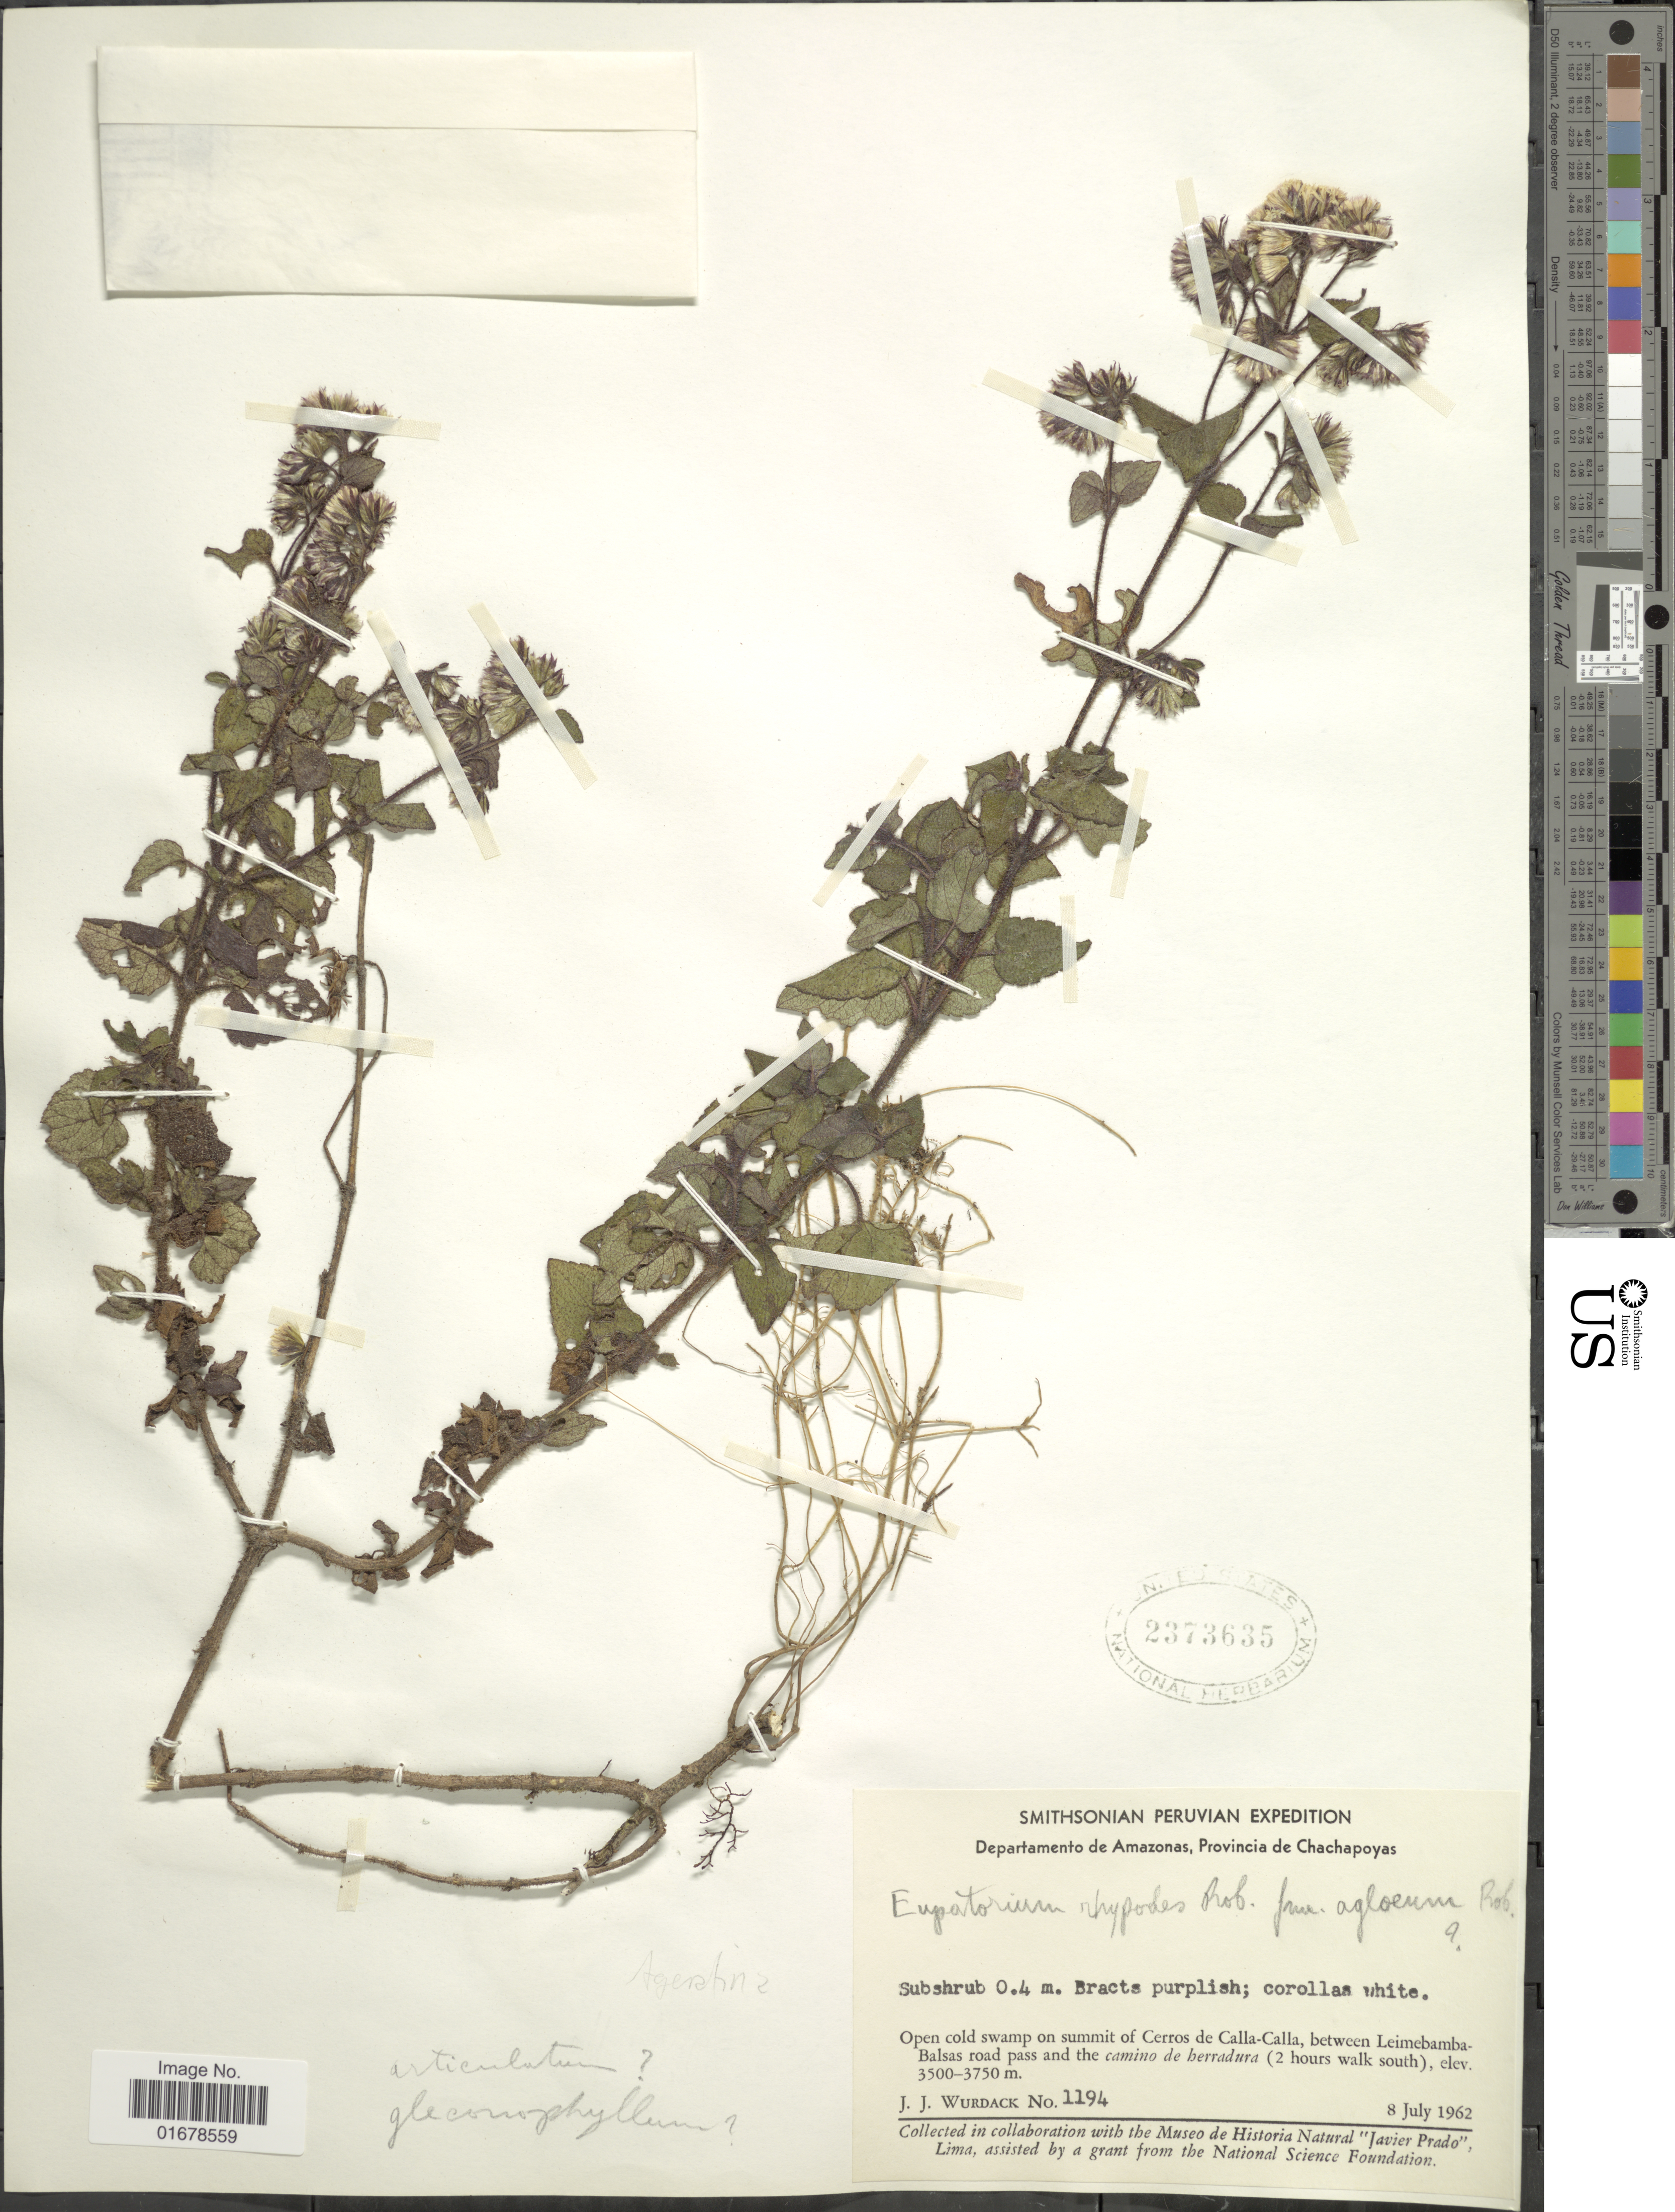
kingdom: Plantae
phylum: Tracheophyta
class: Magnoliopsida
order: Asterales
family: Asteraceae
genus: Ageratina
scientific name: Ageratina sp.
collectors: J. J. Wurdack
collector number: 1194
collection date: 1962-07-08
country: Peru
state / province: Amazonas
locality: Departamento de Amazonas, Provincia de Chachapoyas, Open cold swamp on summit of Cerros de Calla-Calla, between Leimebamba-Balsas road pass and the camino de berradura ( 2 hours walk south)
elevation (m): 3500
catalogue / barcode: US 2373635